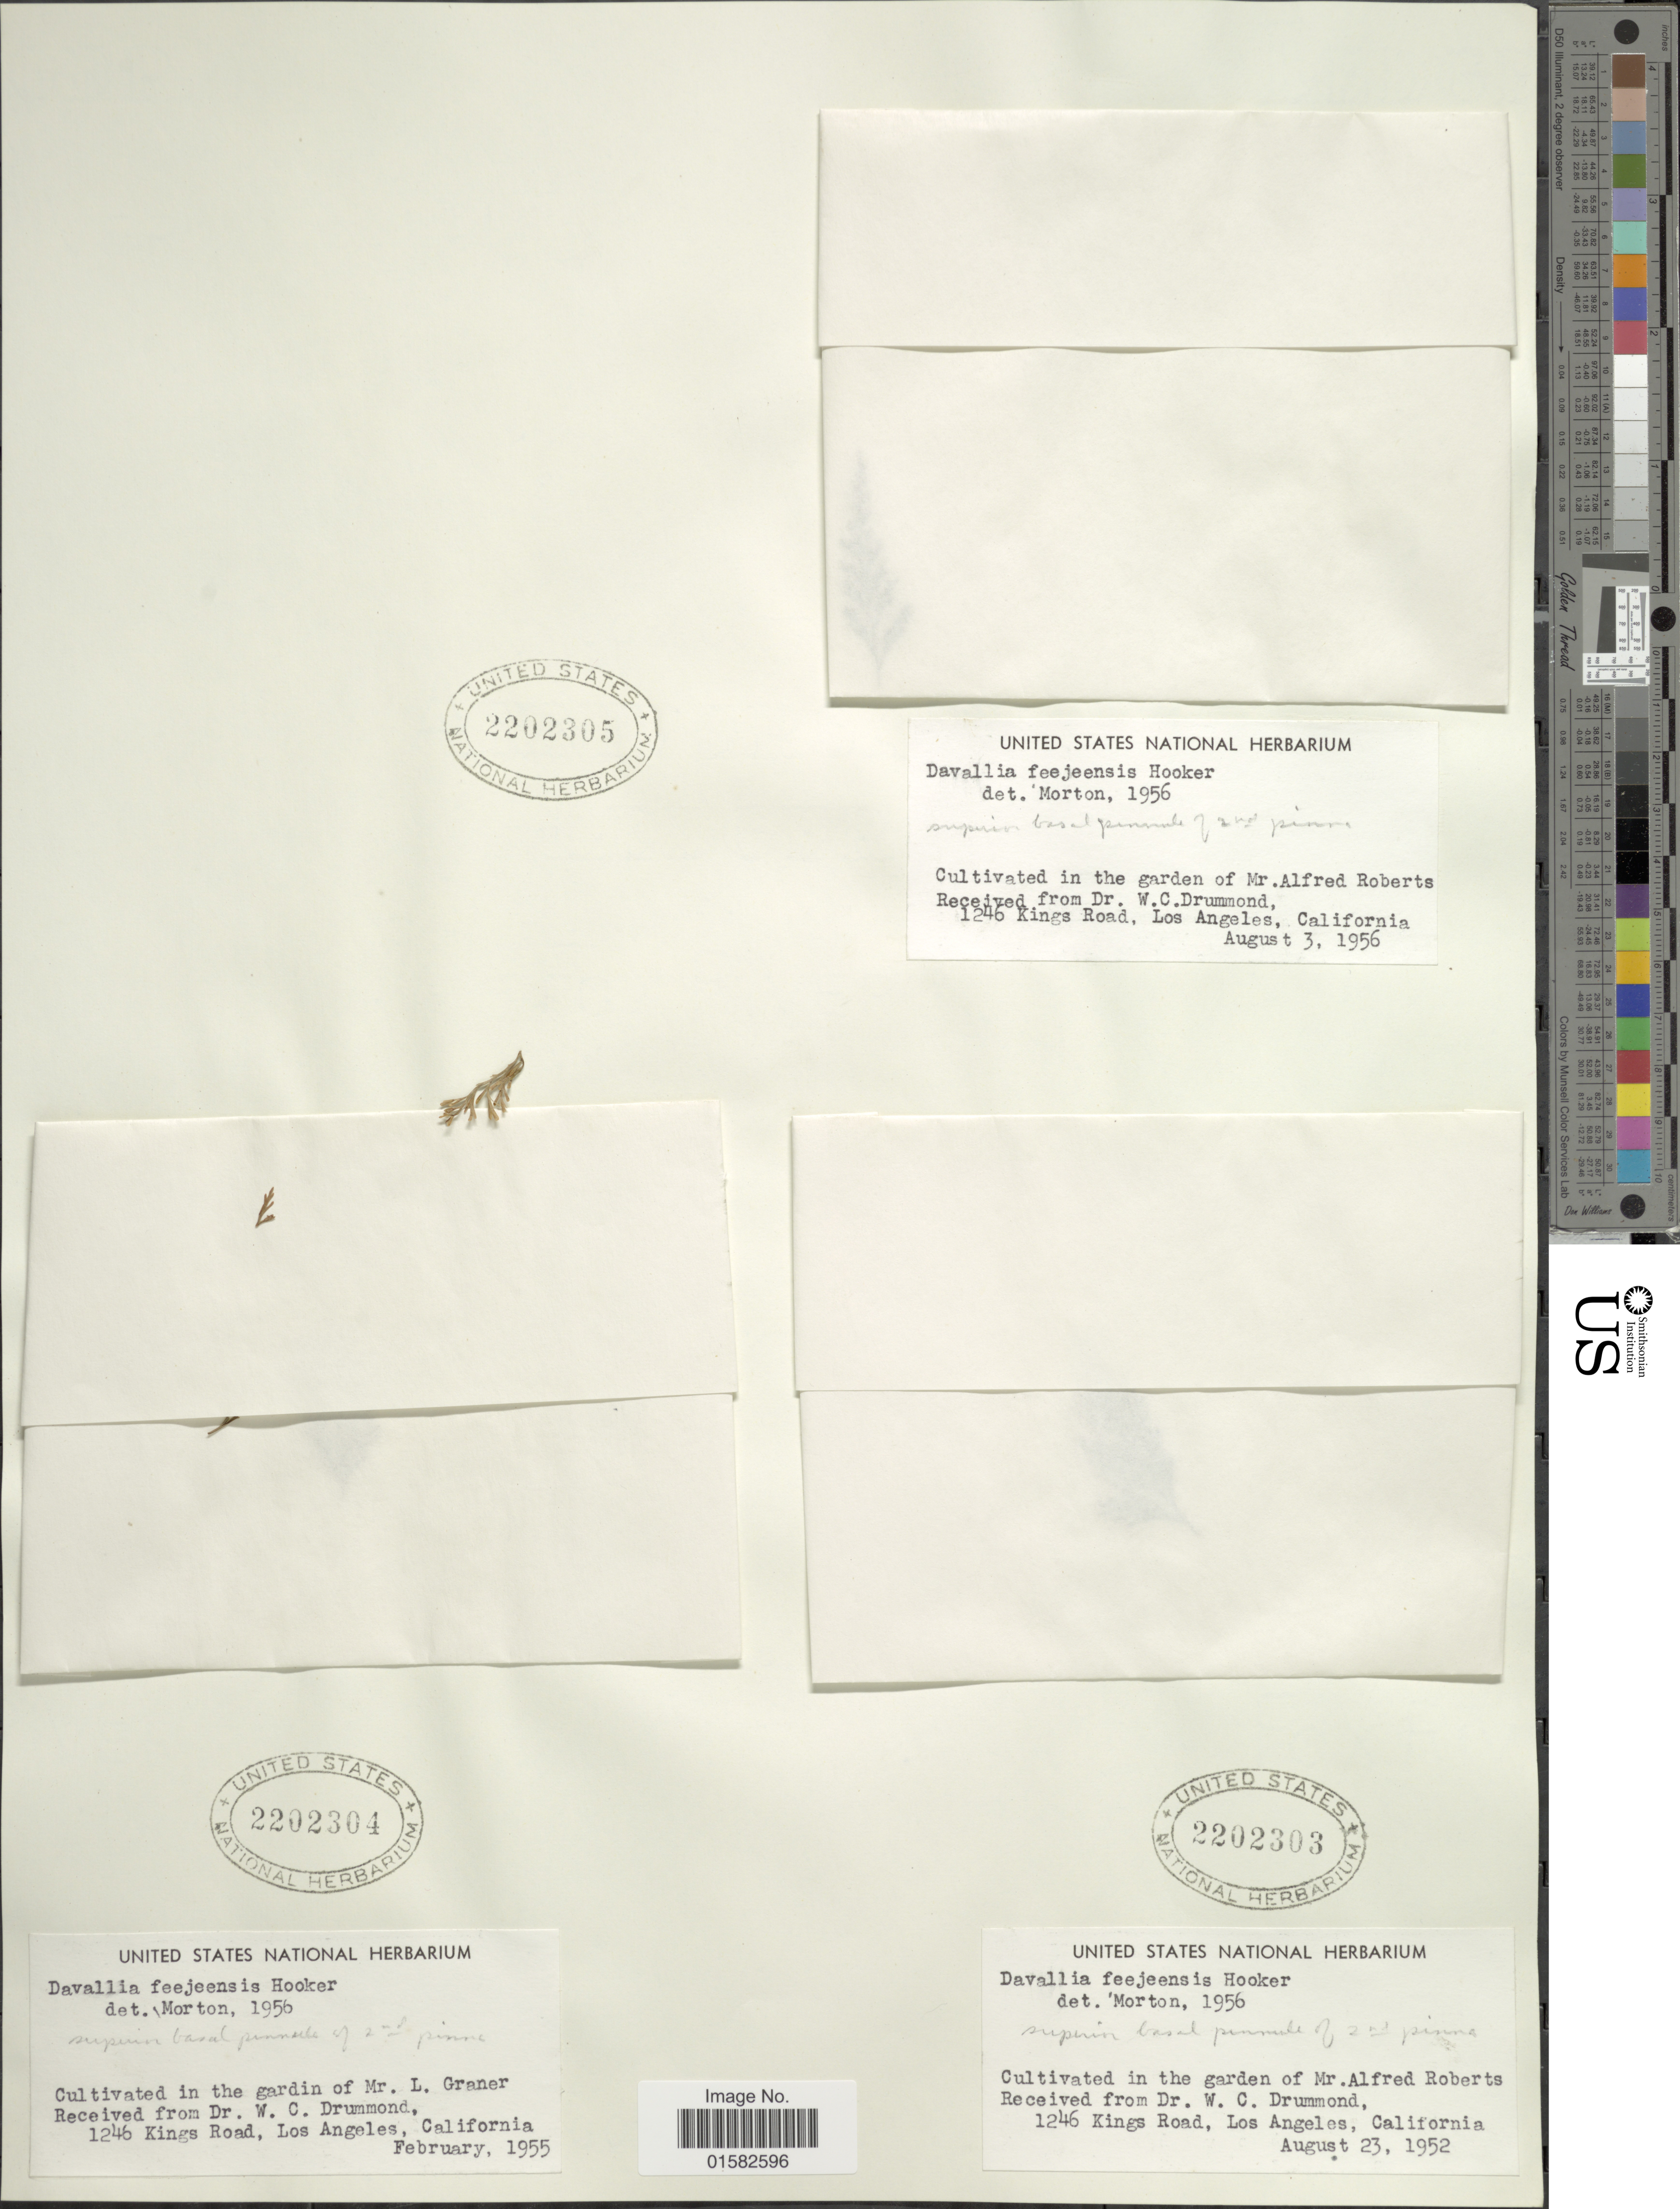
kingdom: Plantae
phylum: Tracheophyta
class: Polypodiopsida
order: Polypodiales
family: Davalliaceae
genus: Davallia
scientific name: Davallia fejeensis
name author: Hook.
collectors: U.S. National Herbarium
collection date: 1955-02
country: United States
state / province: California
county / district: Los Angeles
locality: Cultivated in the gardin of Mr.L.Graner, 1246 kings Road, Los Angeles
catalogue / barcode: US 2202304-2